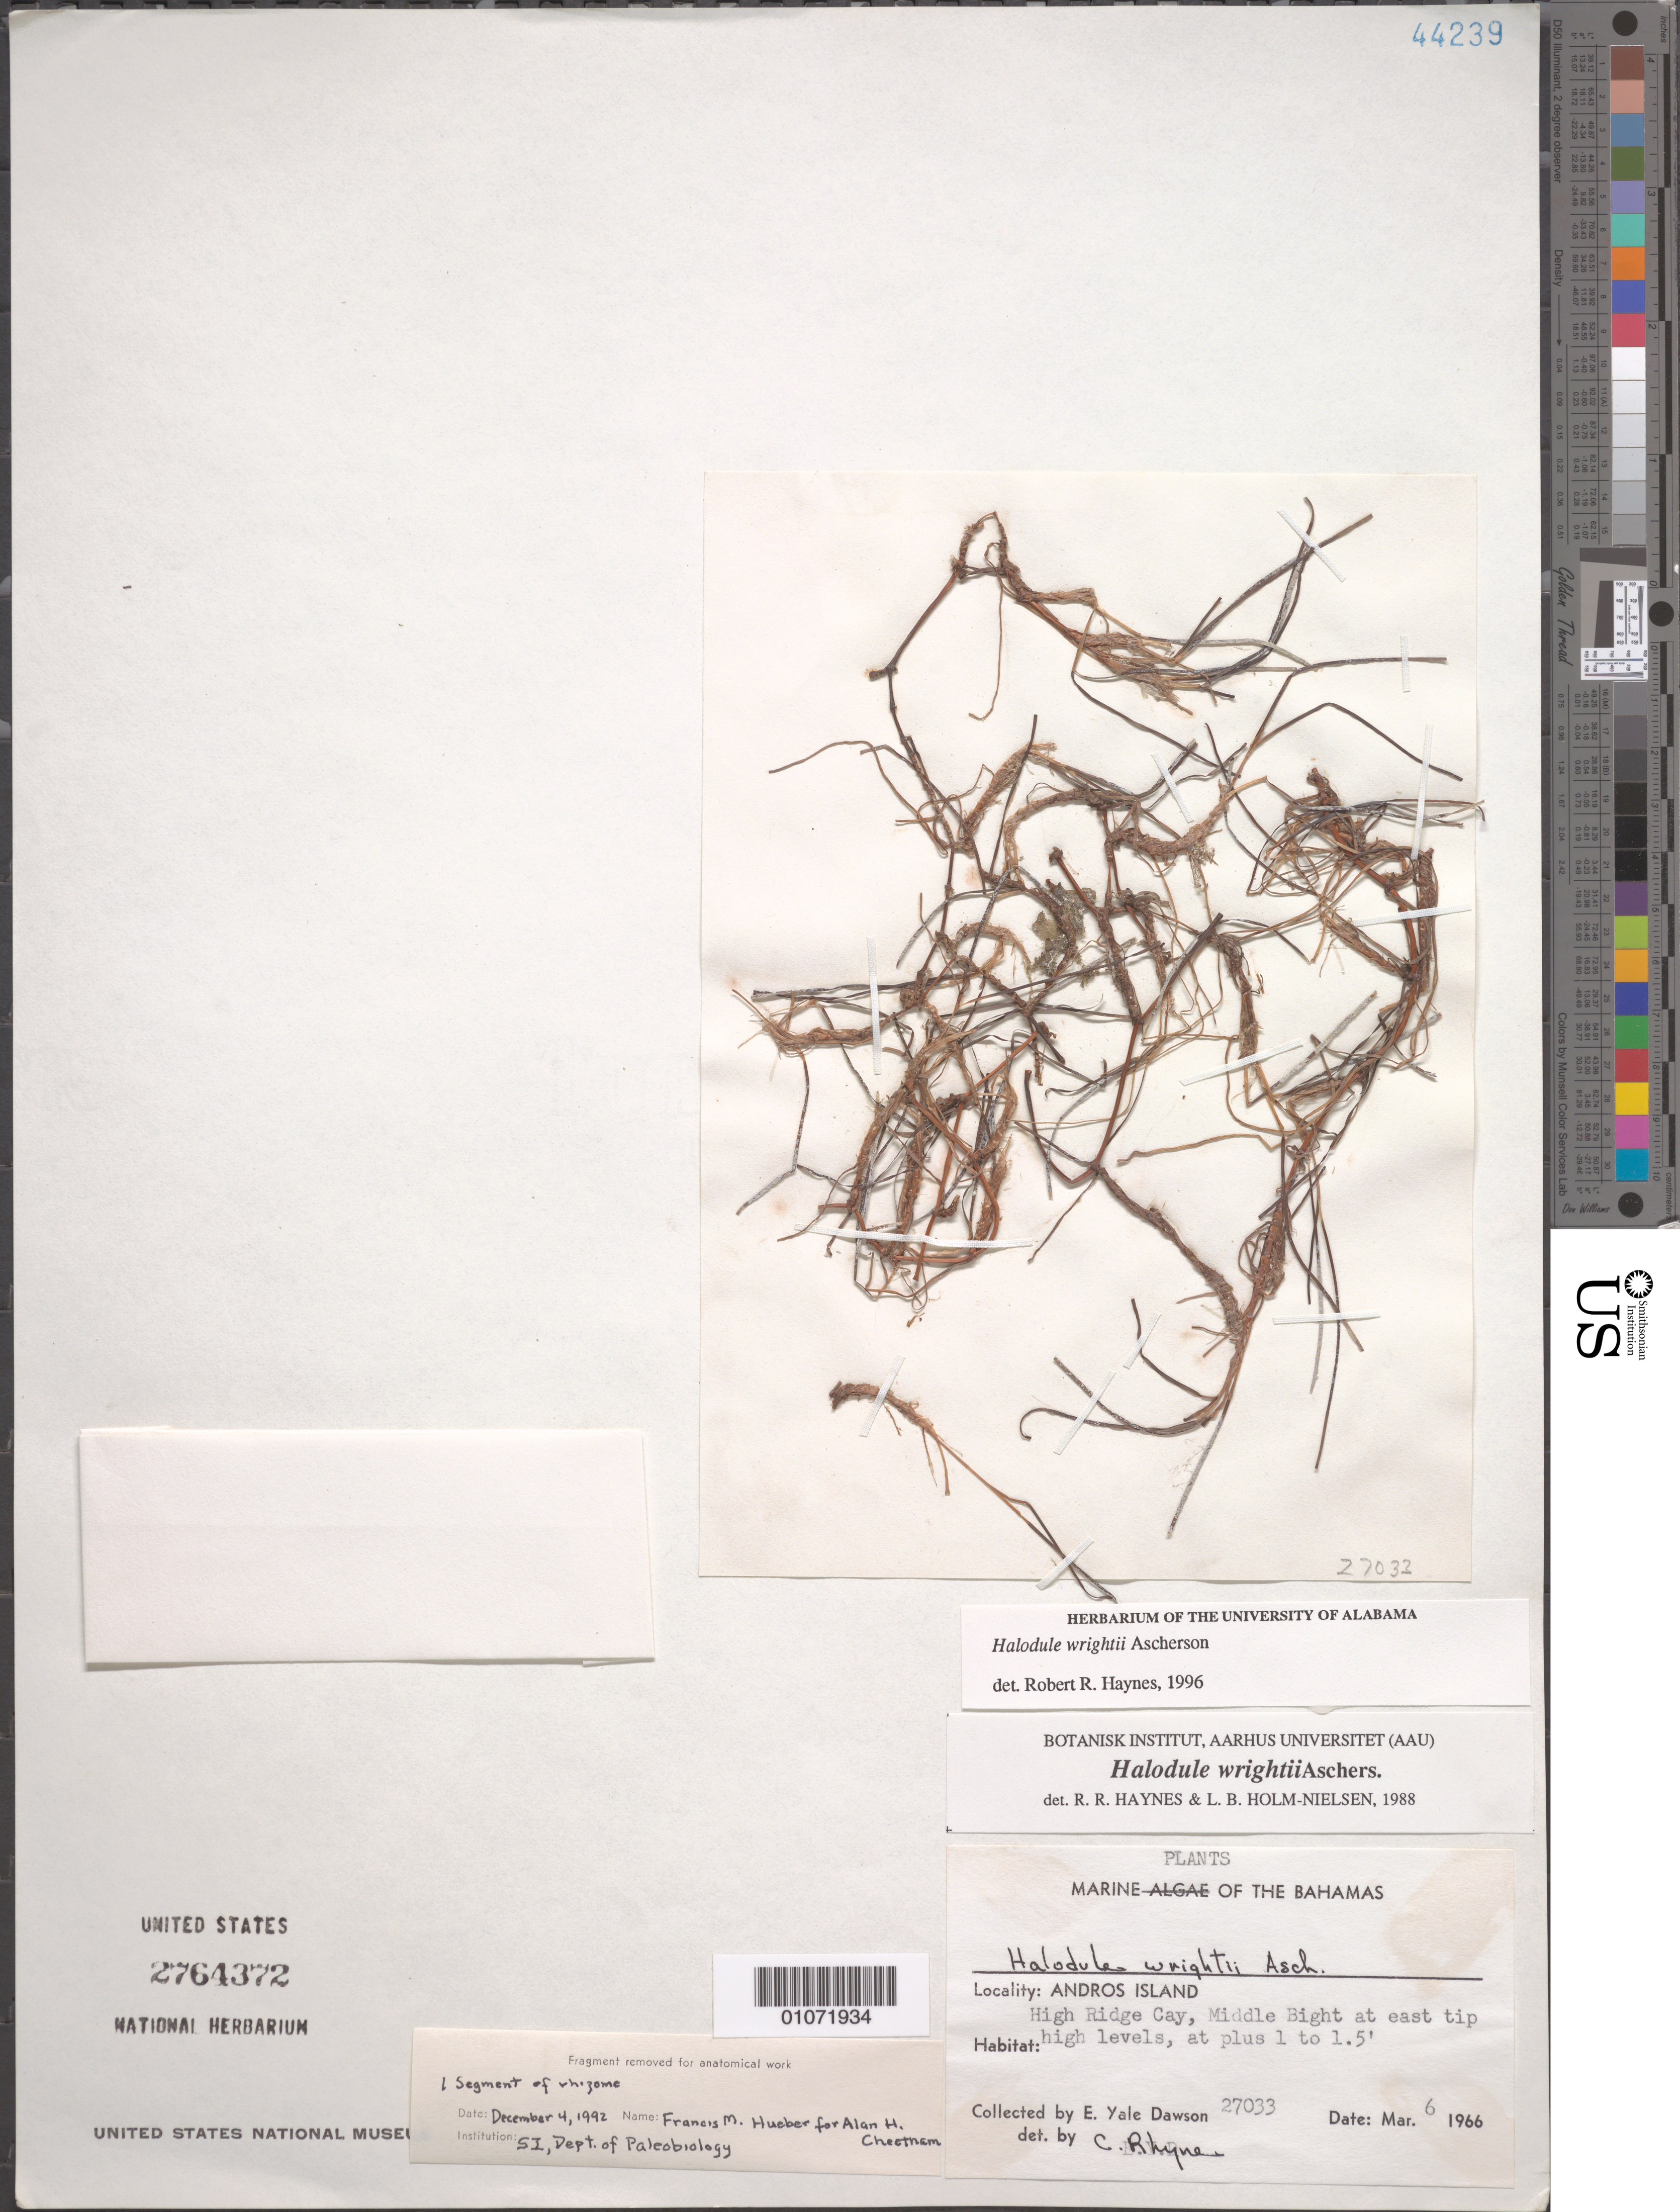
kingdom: Plantae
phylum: Tracheophyta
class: Liliopsida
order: Alismatales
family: Cymodoceaceae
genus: Halodule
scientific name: Halodule wrightii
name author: Asch.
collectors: E. Y. Dawson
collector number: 2703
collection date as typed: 06 Mar 1966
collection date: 1966-03-06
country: Bahamas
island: Andros I.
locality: High Ridge Cay, Middle Bite at each tip high levels at plus 1 to 1.5'.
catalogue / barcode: US 2764372